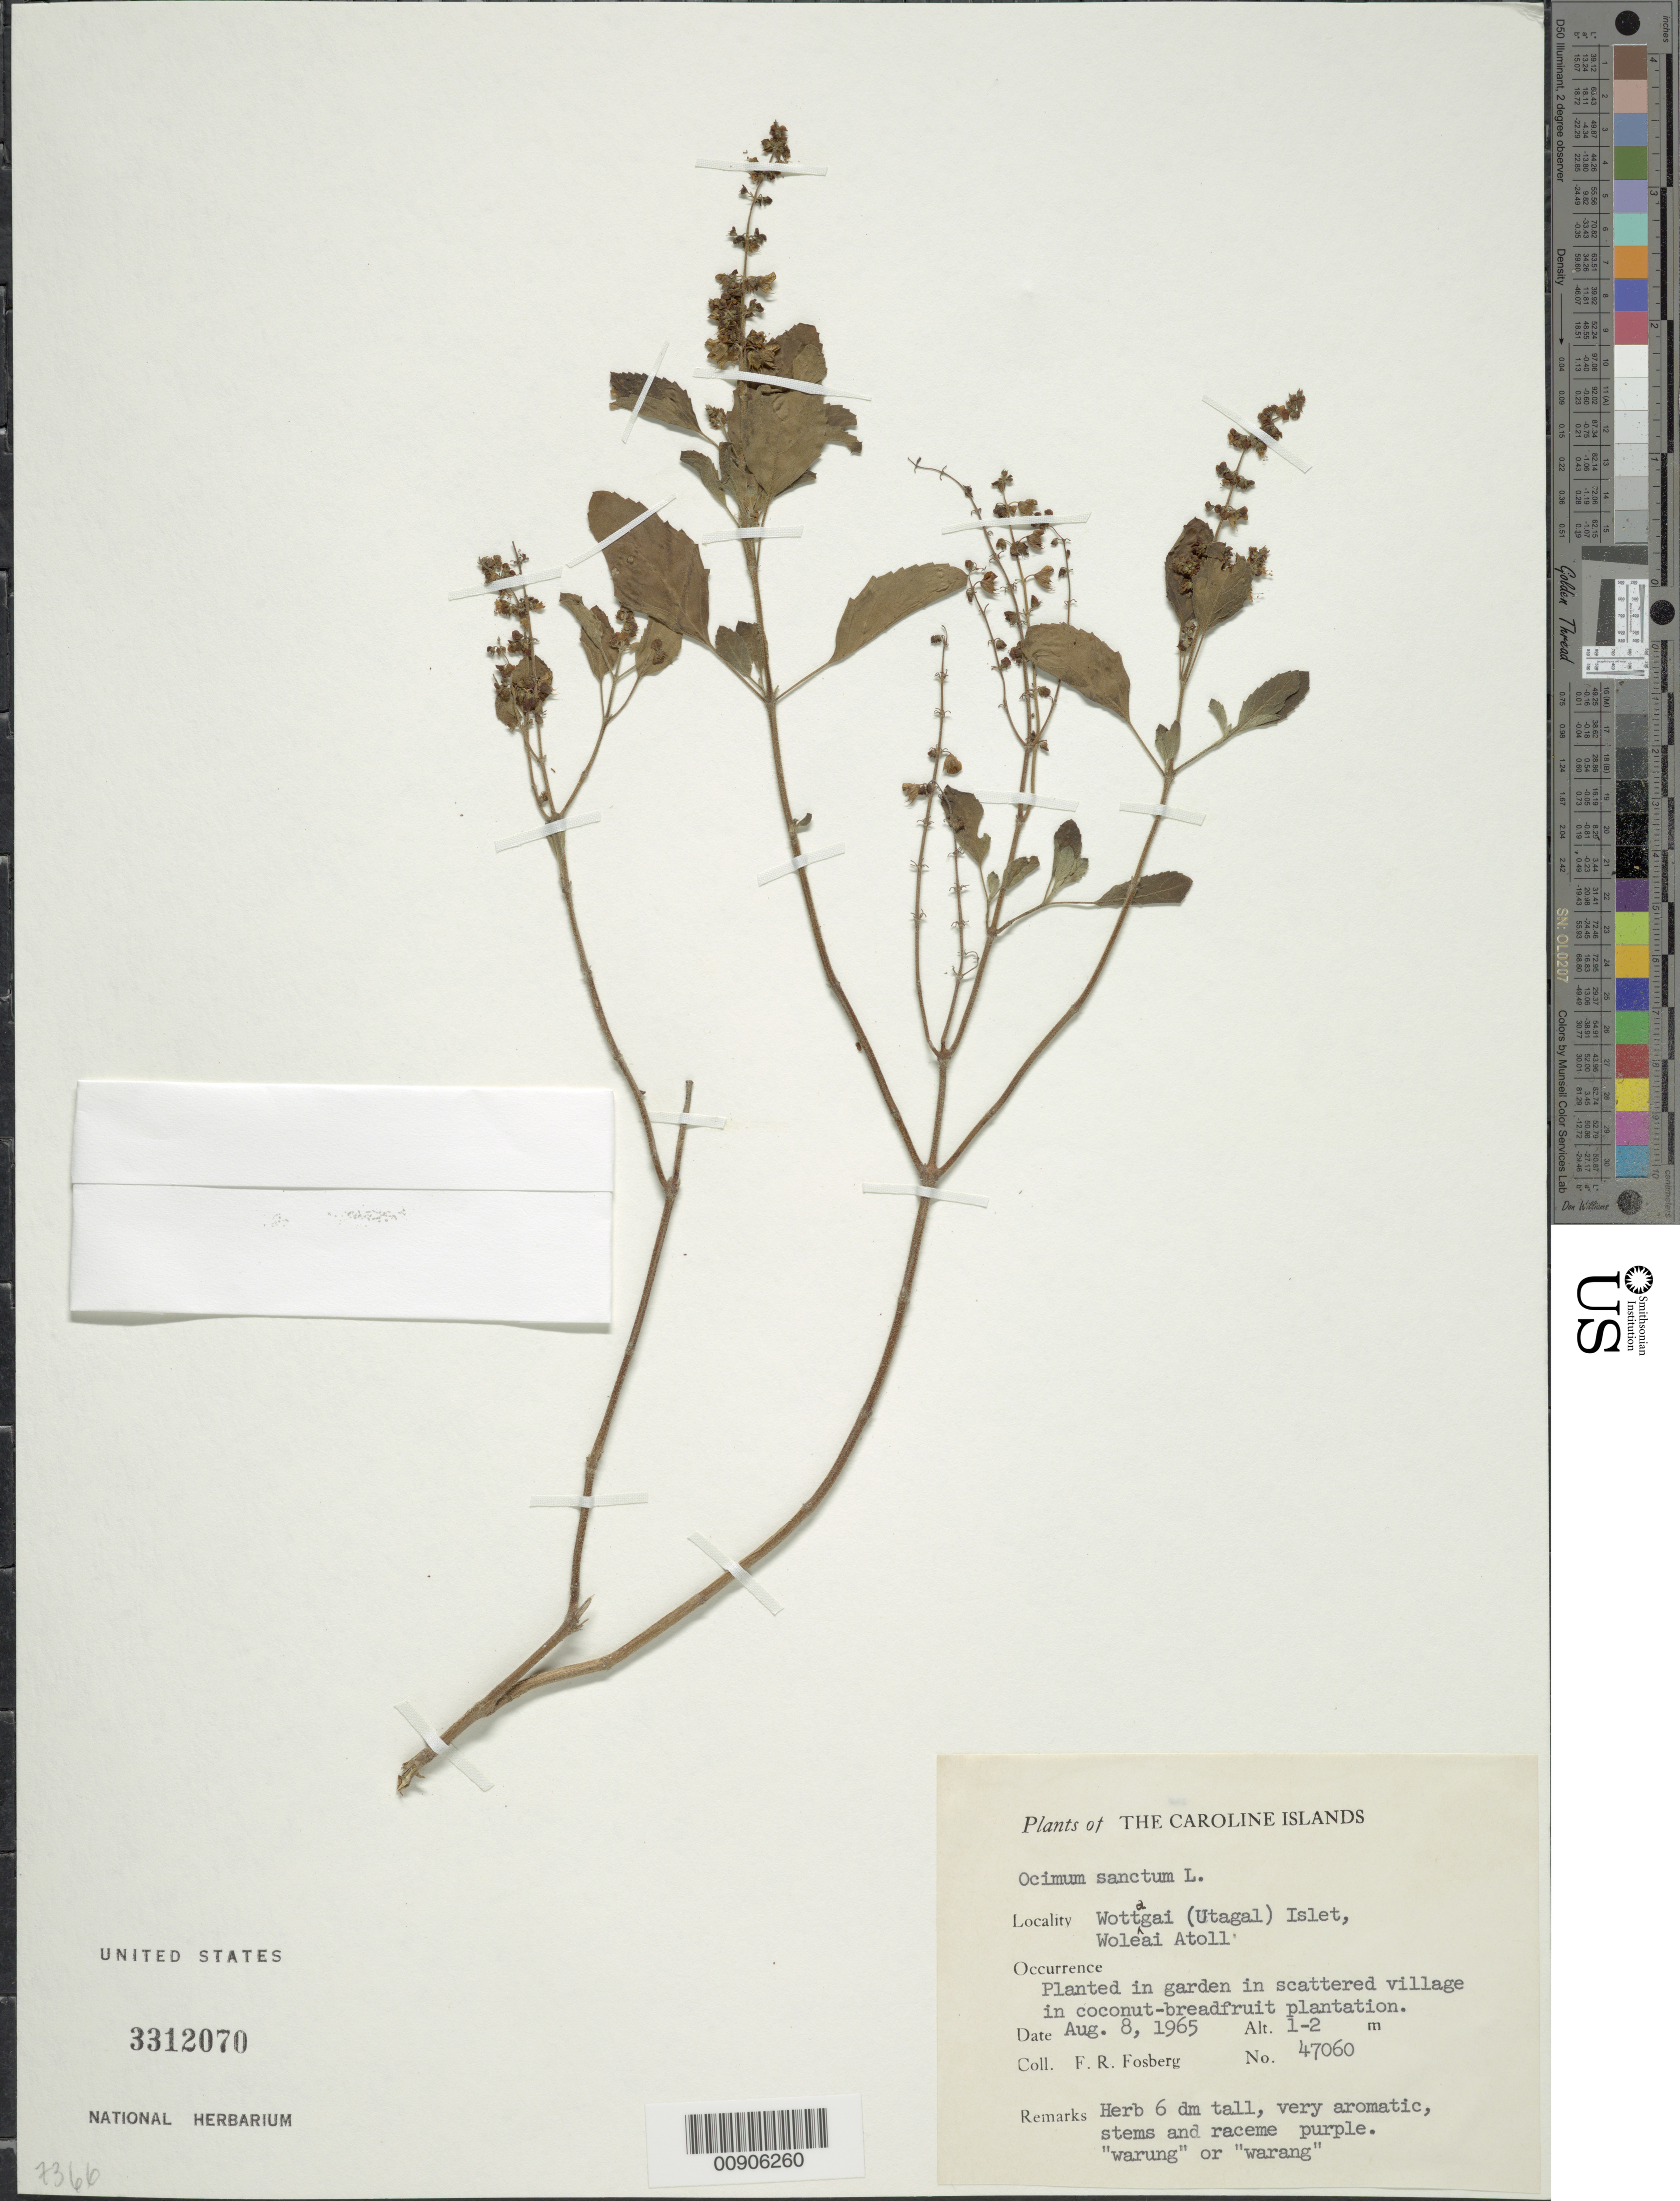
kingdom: Plantae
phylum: Tracheophyta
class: Magnoliopsida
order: Lamiales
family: Lamiaceae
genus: Ocimum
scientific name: Ocimum tenuiflorum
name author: L.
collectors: F. R. Fosberg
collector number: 47060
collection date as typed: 08 Aug 1965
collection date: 1965-08-08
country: Micronesia, Federated States of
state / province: Yap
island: Woleai Atoll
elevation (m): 1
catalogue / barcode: US 3312070